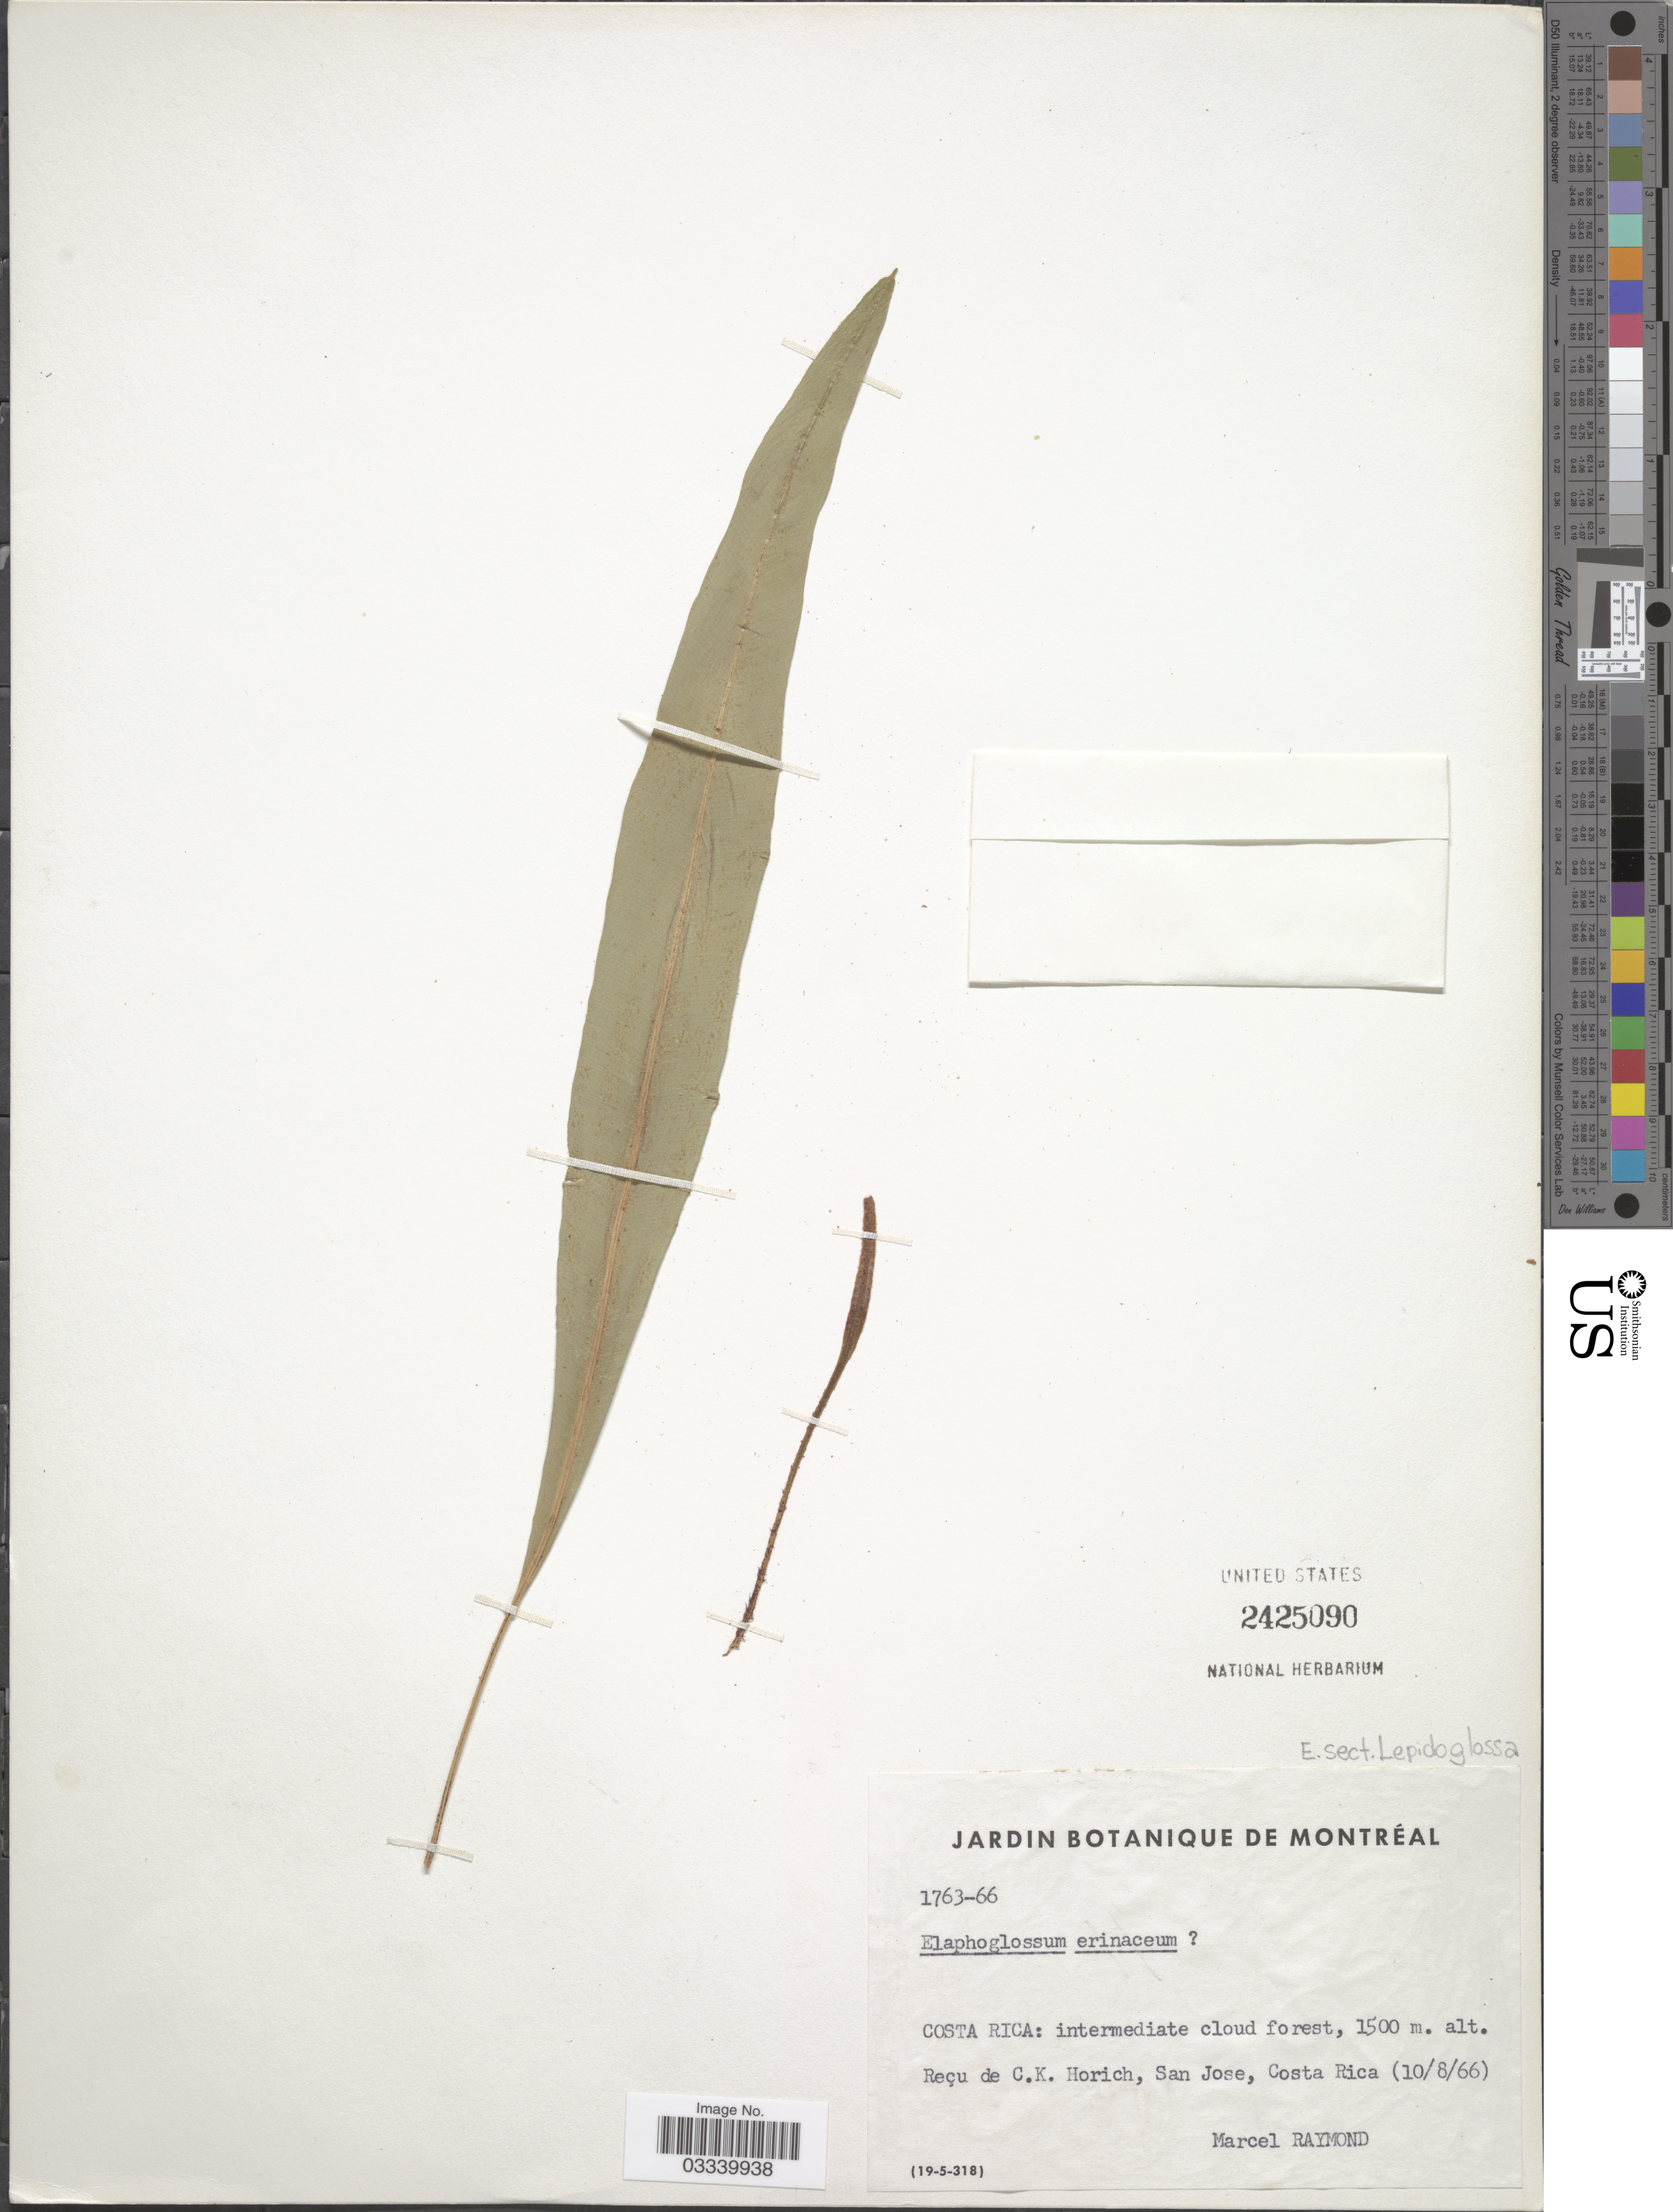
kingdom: Plantae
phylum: Tracheophyta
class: Polypodiopsida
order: Polypodiales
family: Dryopteridaceae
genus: Elaphoglossum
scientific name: Elaphoglossum erinaceum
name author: (Fée) T. Moore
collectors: M. Raymond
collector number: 1763-66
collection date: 1966-08-10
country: Costa Rica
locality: Intermediate cloud forest.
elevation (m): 1500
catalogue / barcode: US 2425090